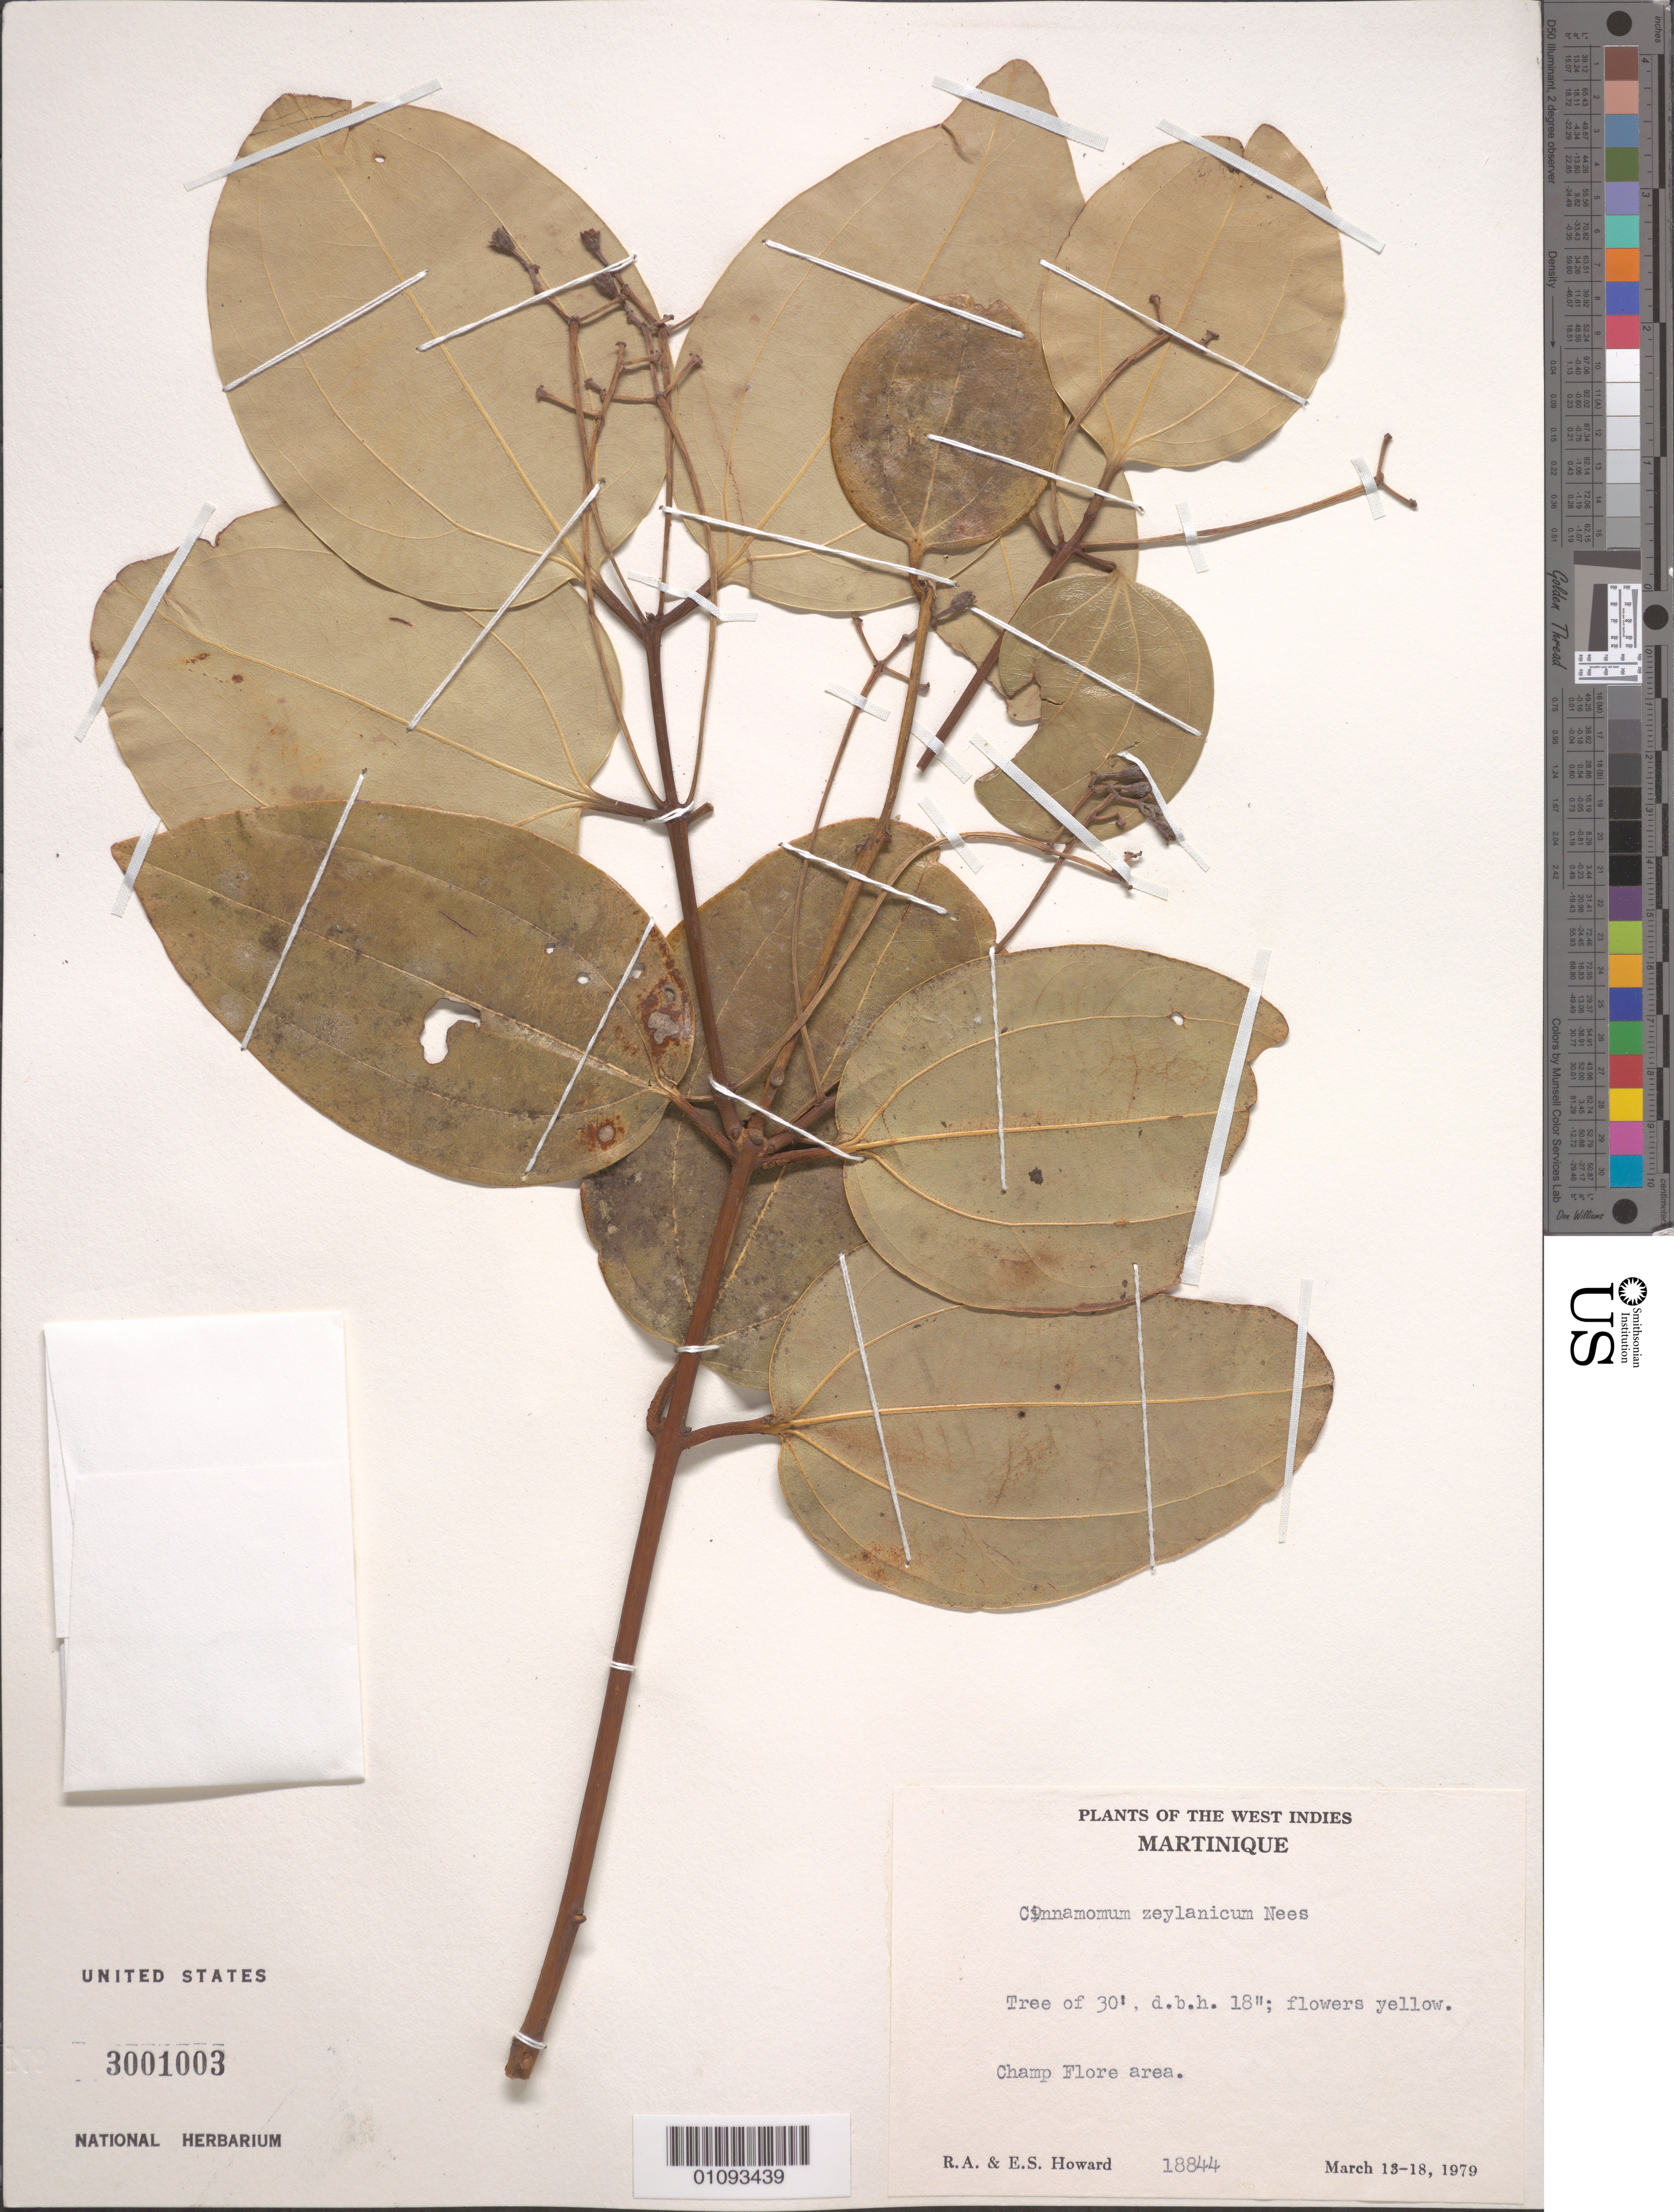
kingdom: Plantae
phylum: Tracheophyta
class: Magnoliopsida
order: Laurales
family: Lauraceae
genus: Cinnamomum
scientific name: Cinnamomum verum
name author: J. Presl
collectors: R. A. Howard & E. S. Howard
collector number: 18844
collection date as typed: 13 Mar 1979 to 18 Mar 1979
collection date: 1979-03-13/1979-03-18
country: Martinique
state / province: Saint-Pierre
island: Martinique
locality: Champ Flore.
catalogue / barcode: US 3001003